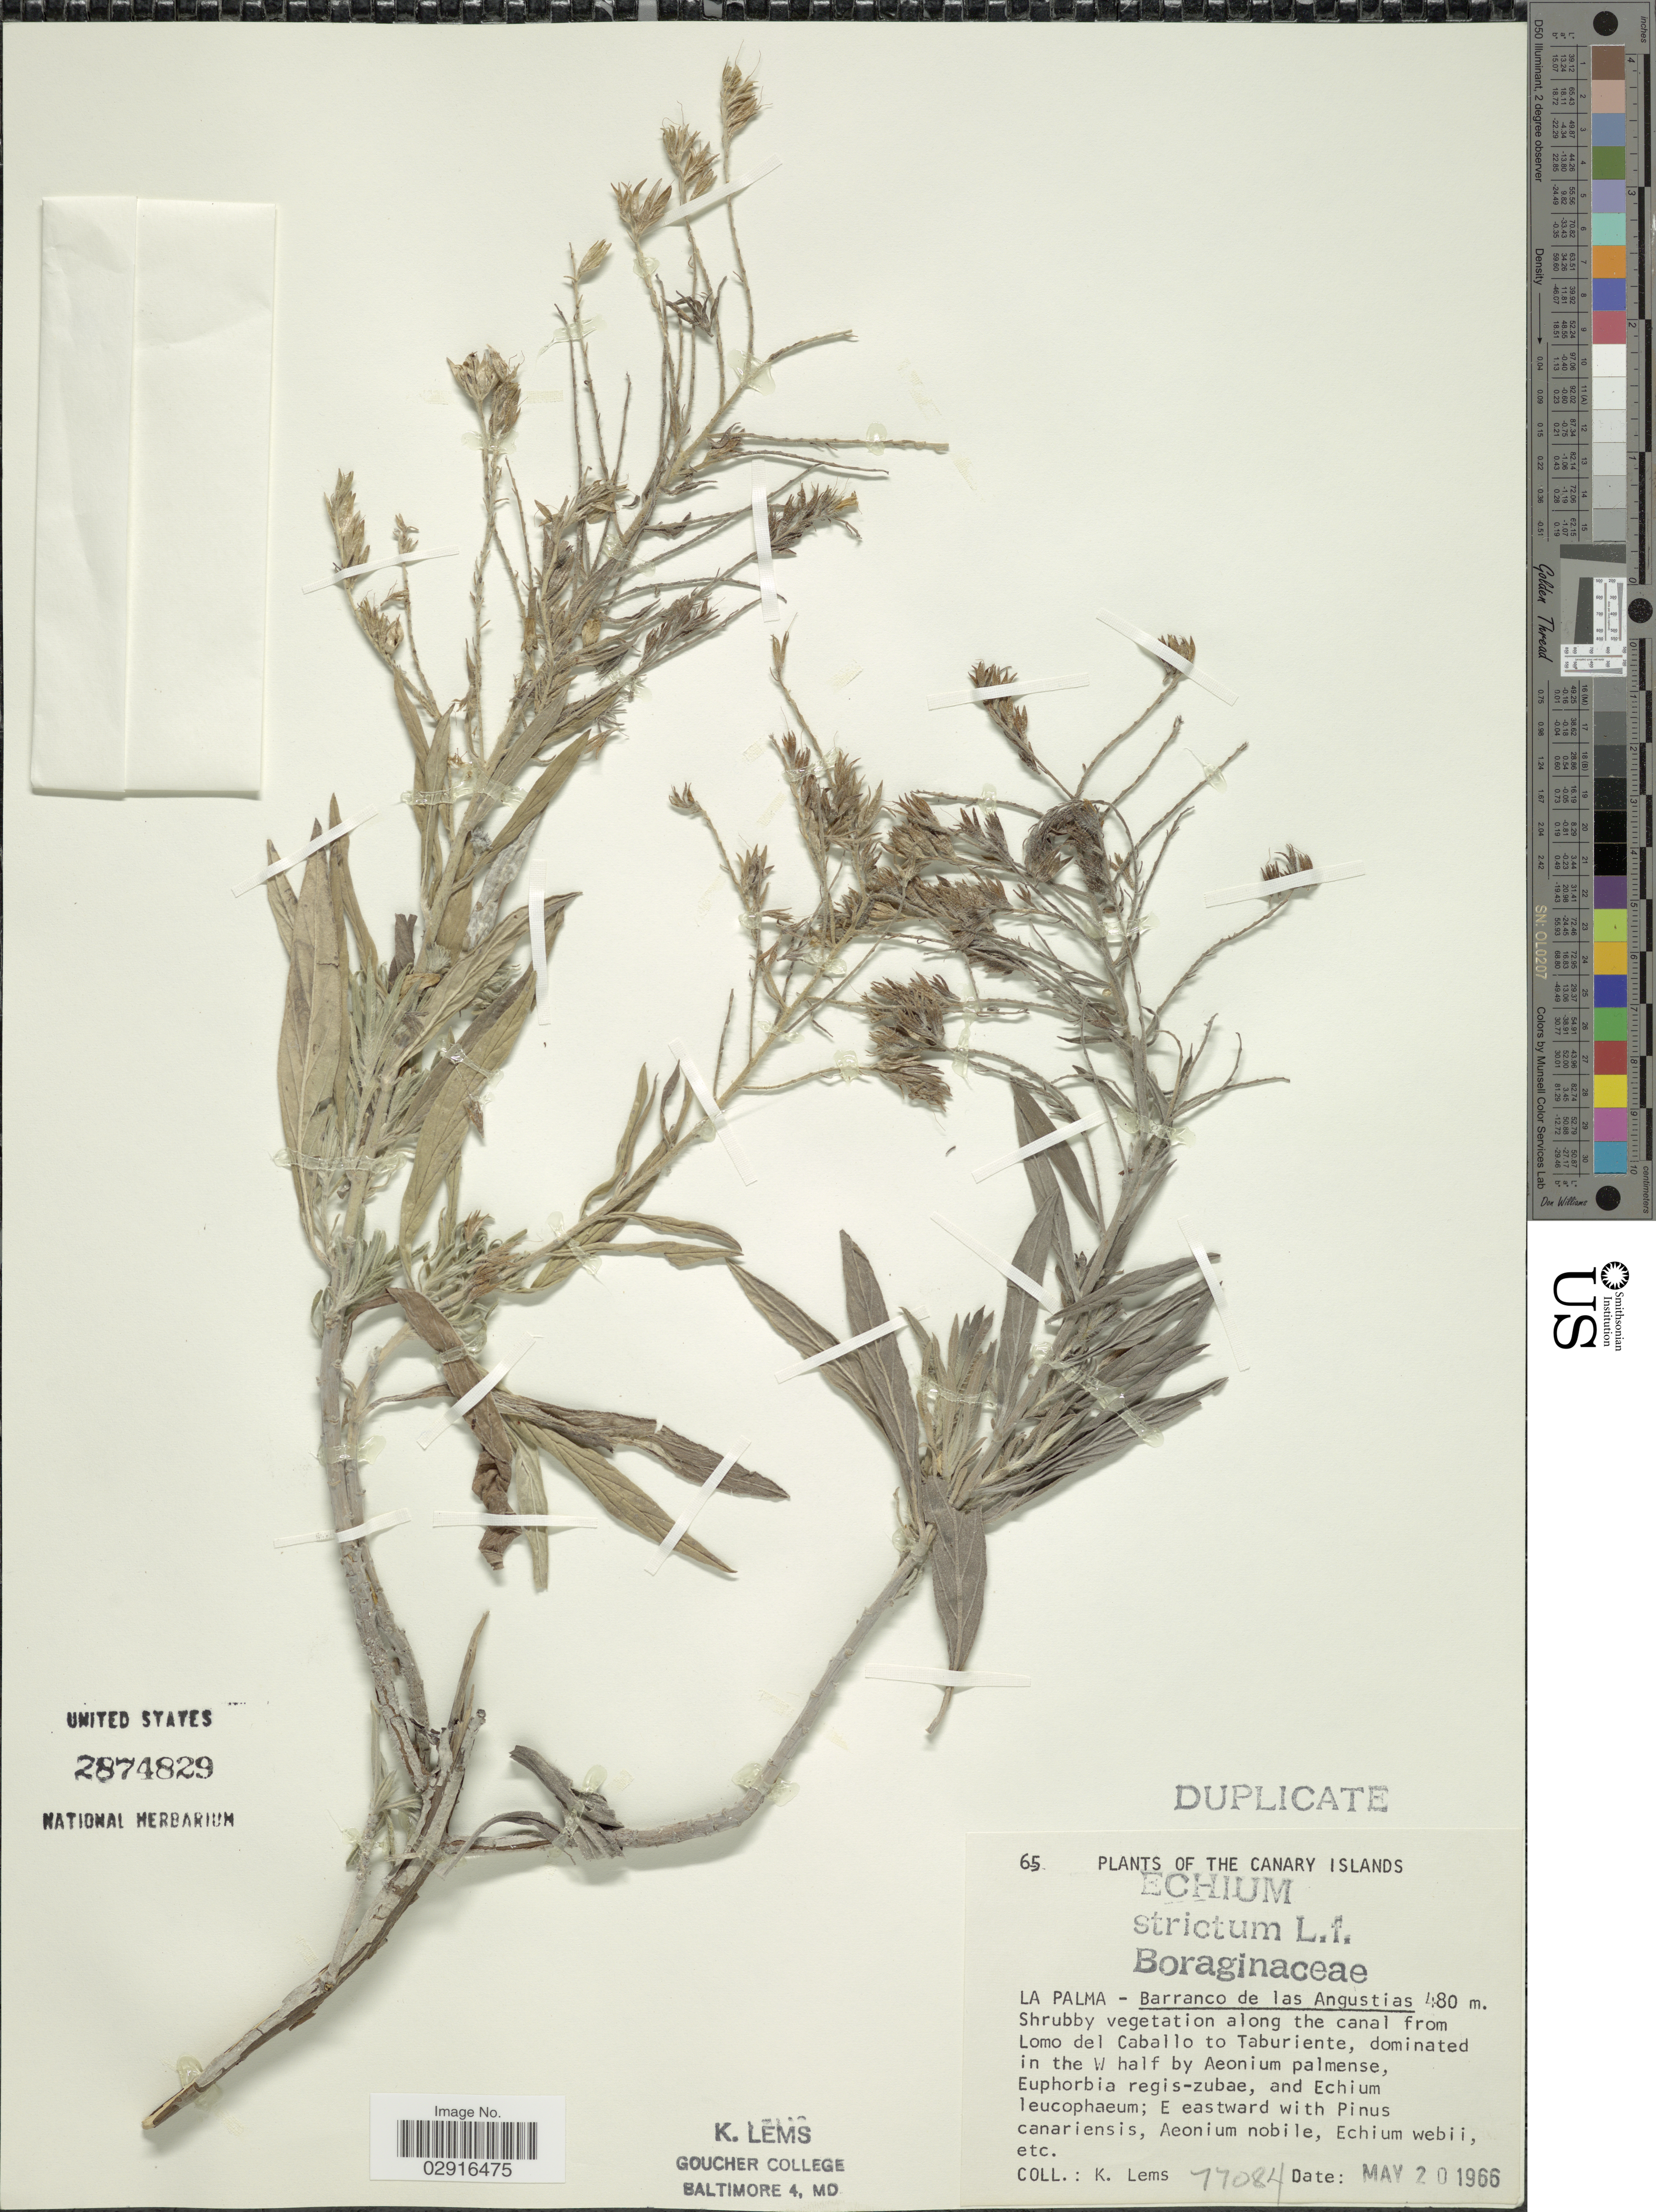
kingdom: Plantae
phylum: Tracheophyta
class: Magnoliopsida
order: Boraginales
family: Boraginaceae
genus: Echium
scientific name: Echium strictum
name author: L. f.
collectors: K. Lems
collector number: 77084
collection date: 1966-05-20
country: Spain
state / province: Canarias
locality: The Canary Islands. La Palma - Barranco de las Angustias. Along the canal from Lomo del Caballo to Taburiente.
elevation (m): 480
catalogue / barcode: US 2874829